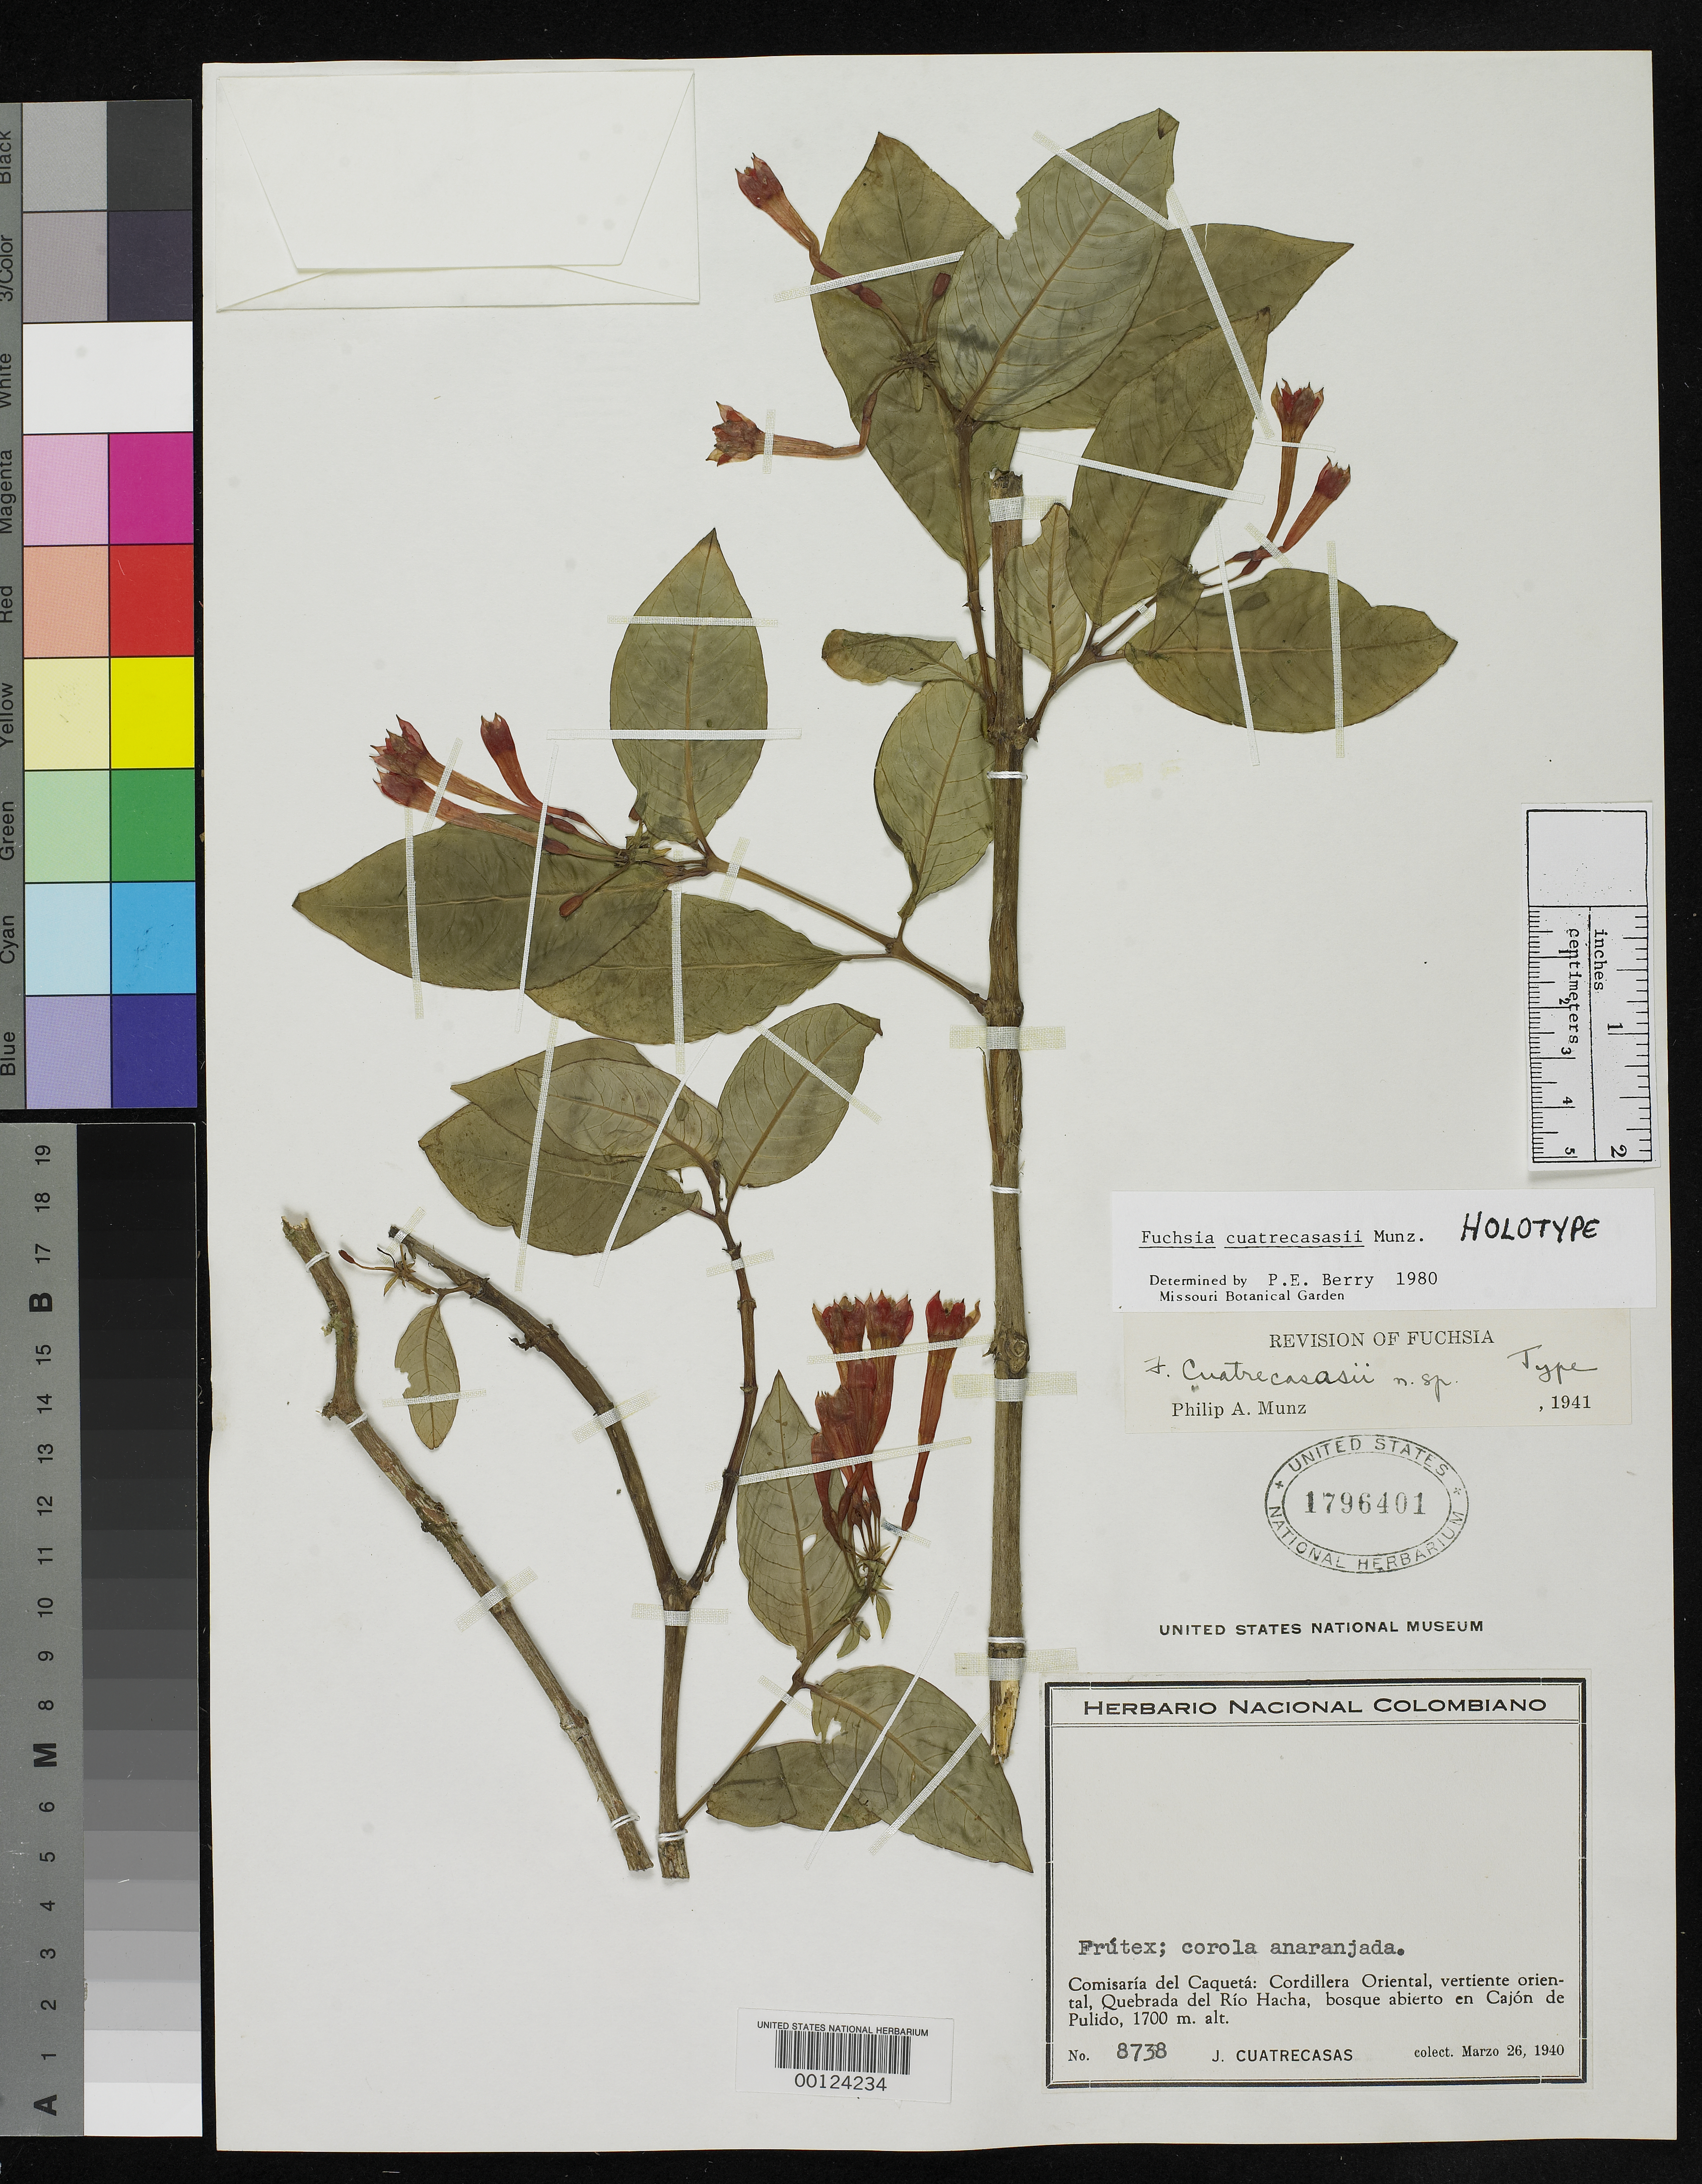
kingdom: Plantae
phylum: Tracheophyta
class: Magnoliopsida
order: Myrtales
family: Onagraceae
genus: Fuchsia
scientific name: Fuchsia cuatrecasasii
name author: Munz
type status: Holotype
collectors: J. Cuatrecasas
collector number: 8738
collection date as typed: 26 Mar 1940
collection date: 1940-03-26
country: Colombia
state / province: Caquetá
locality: Cordillera Oriental, Vertiente Oriental, Quebrada del Rio Hacha, Cajon de Pulido.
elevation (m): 1700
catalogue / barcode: US 1796401